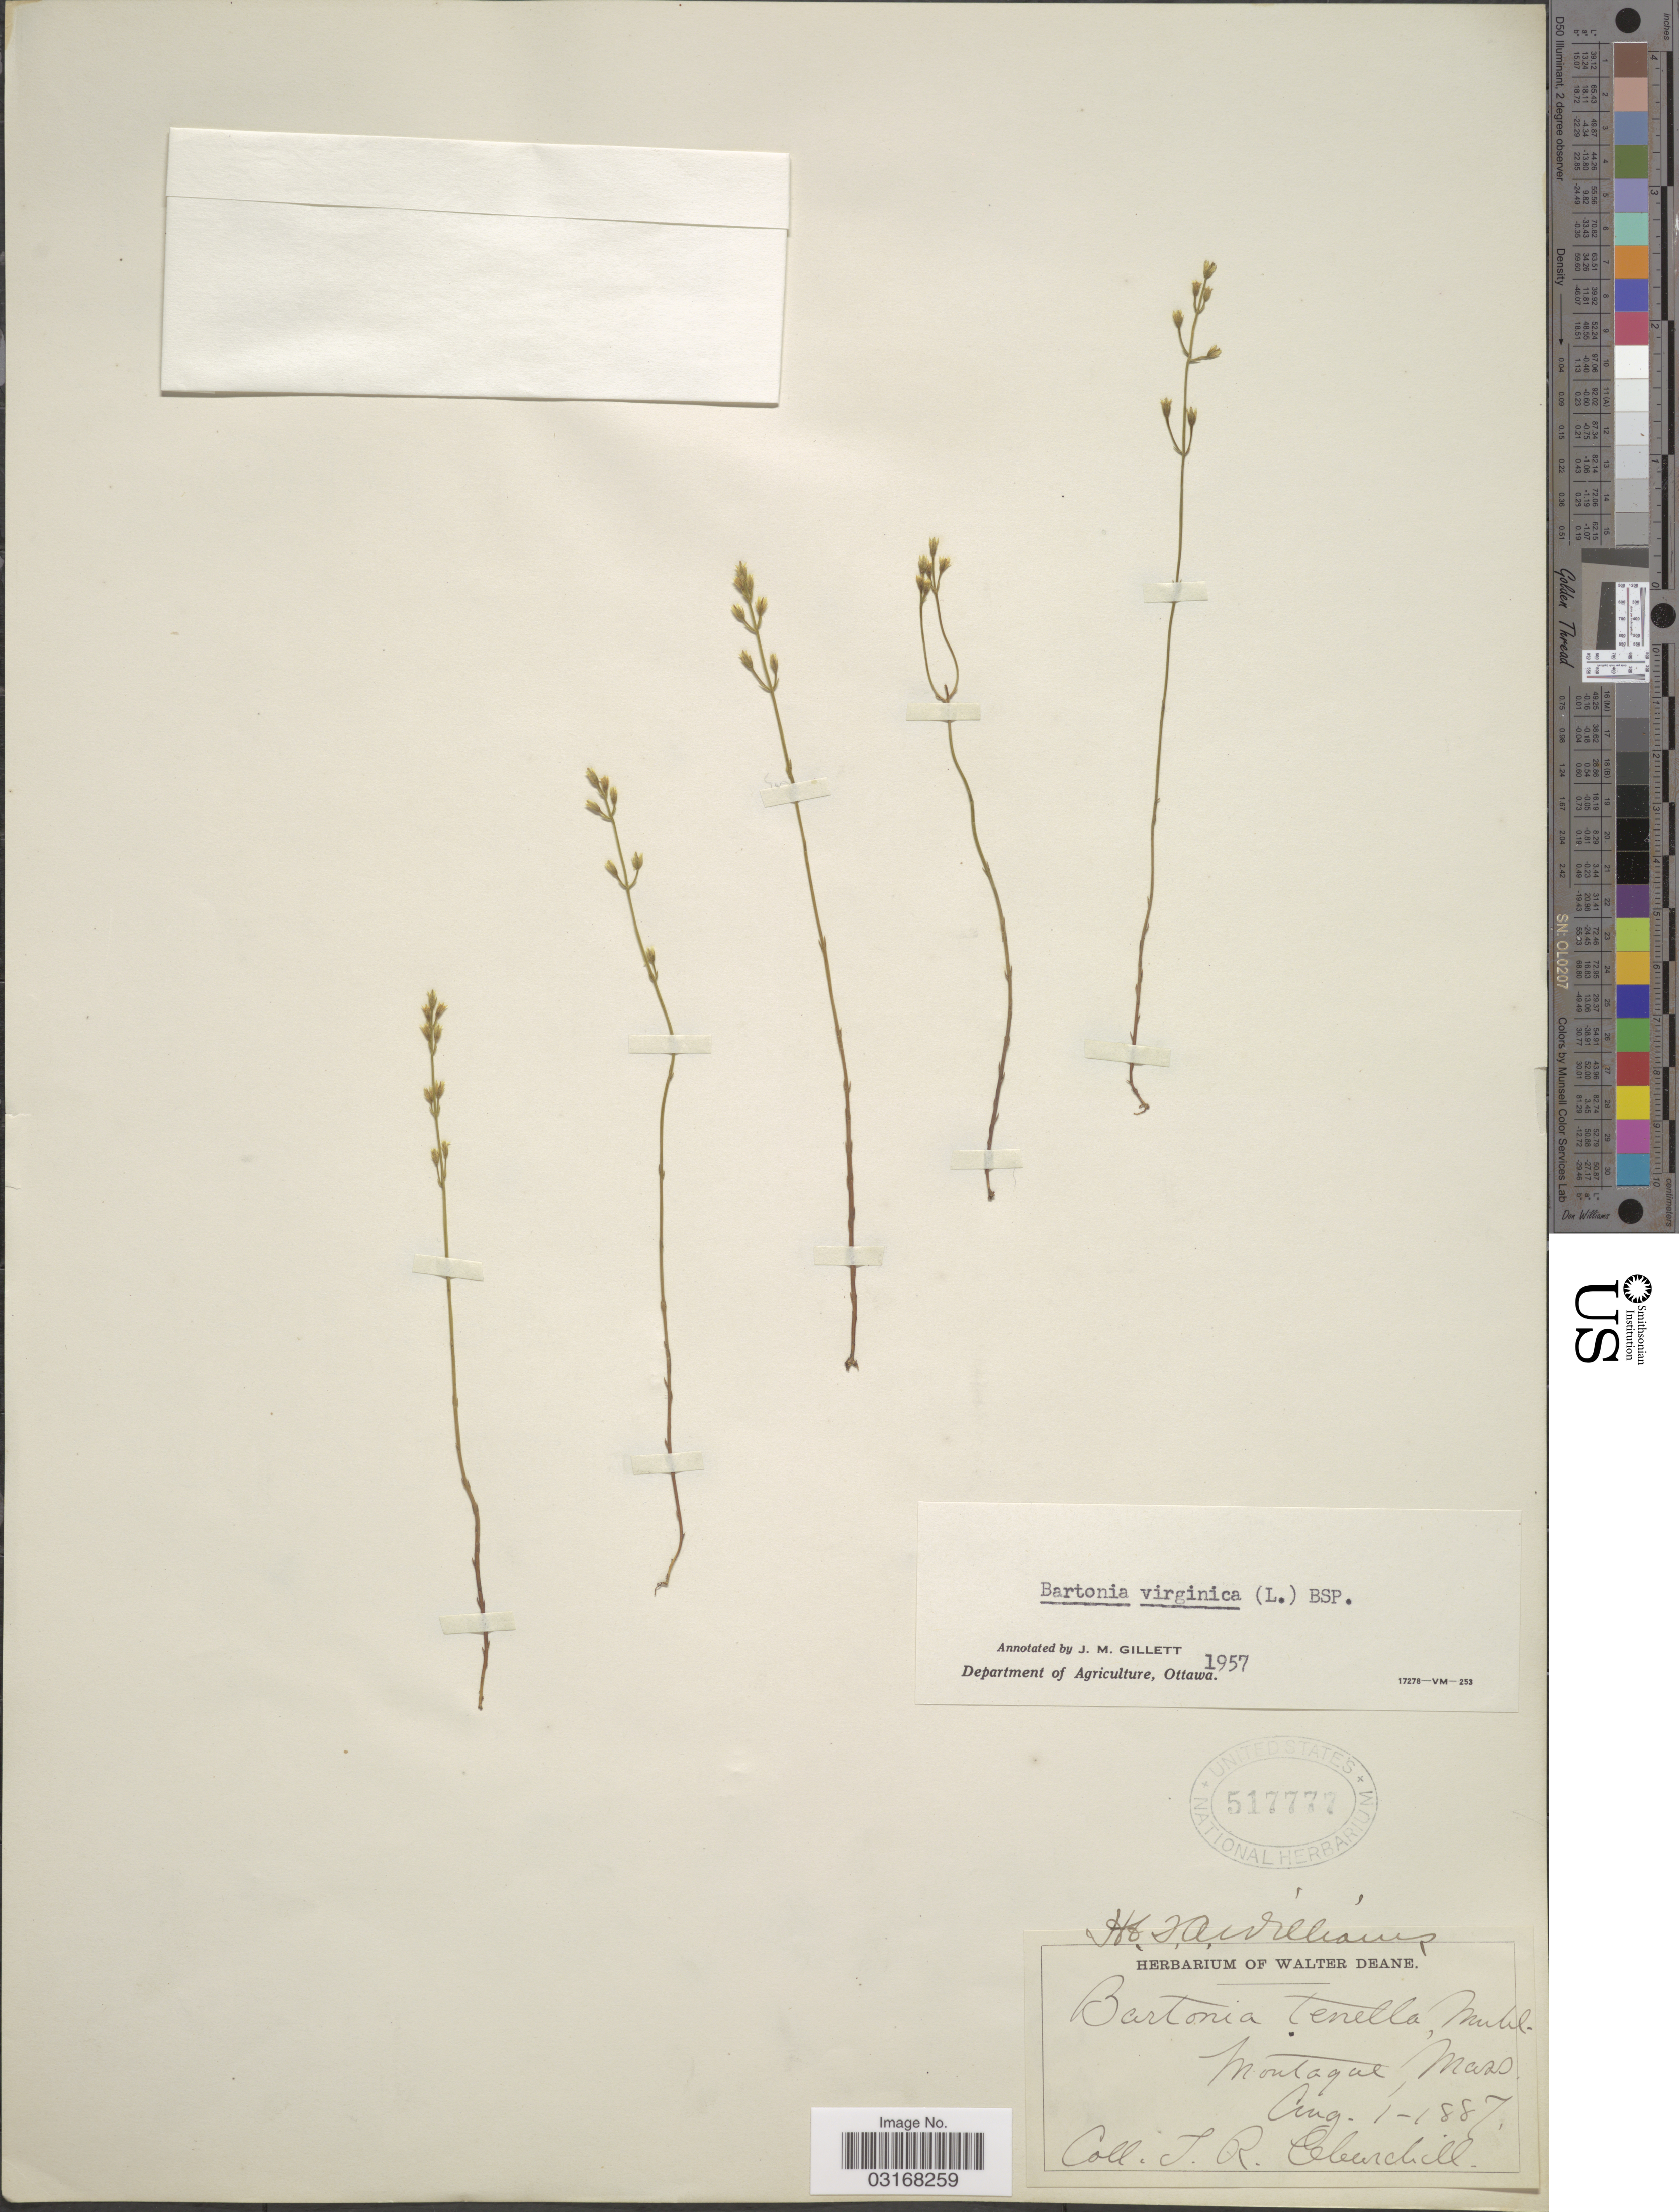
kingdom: Plantae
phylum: Tracheophyta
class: Magnoliopsida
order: Gentianales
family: Gentianaceae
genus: Bartonia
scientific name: Bartonia virginica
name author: (L.) Britton, Stearns & Poggenb.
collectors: J. Churchill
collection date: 1887-08-01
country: United States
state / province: Massachusetts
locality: Montague, Mass.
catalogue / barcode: US 517777